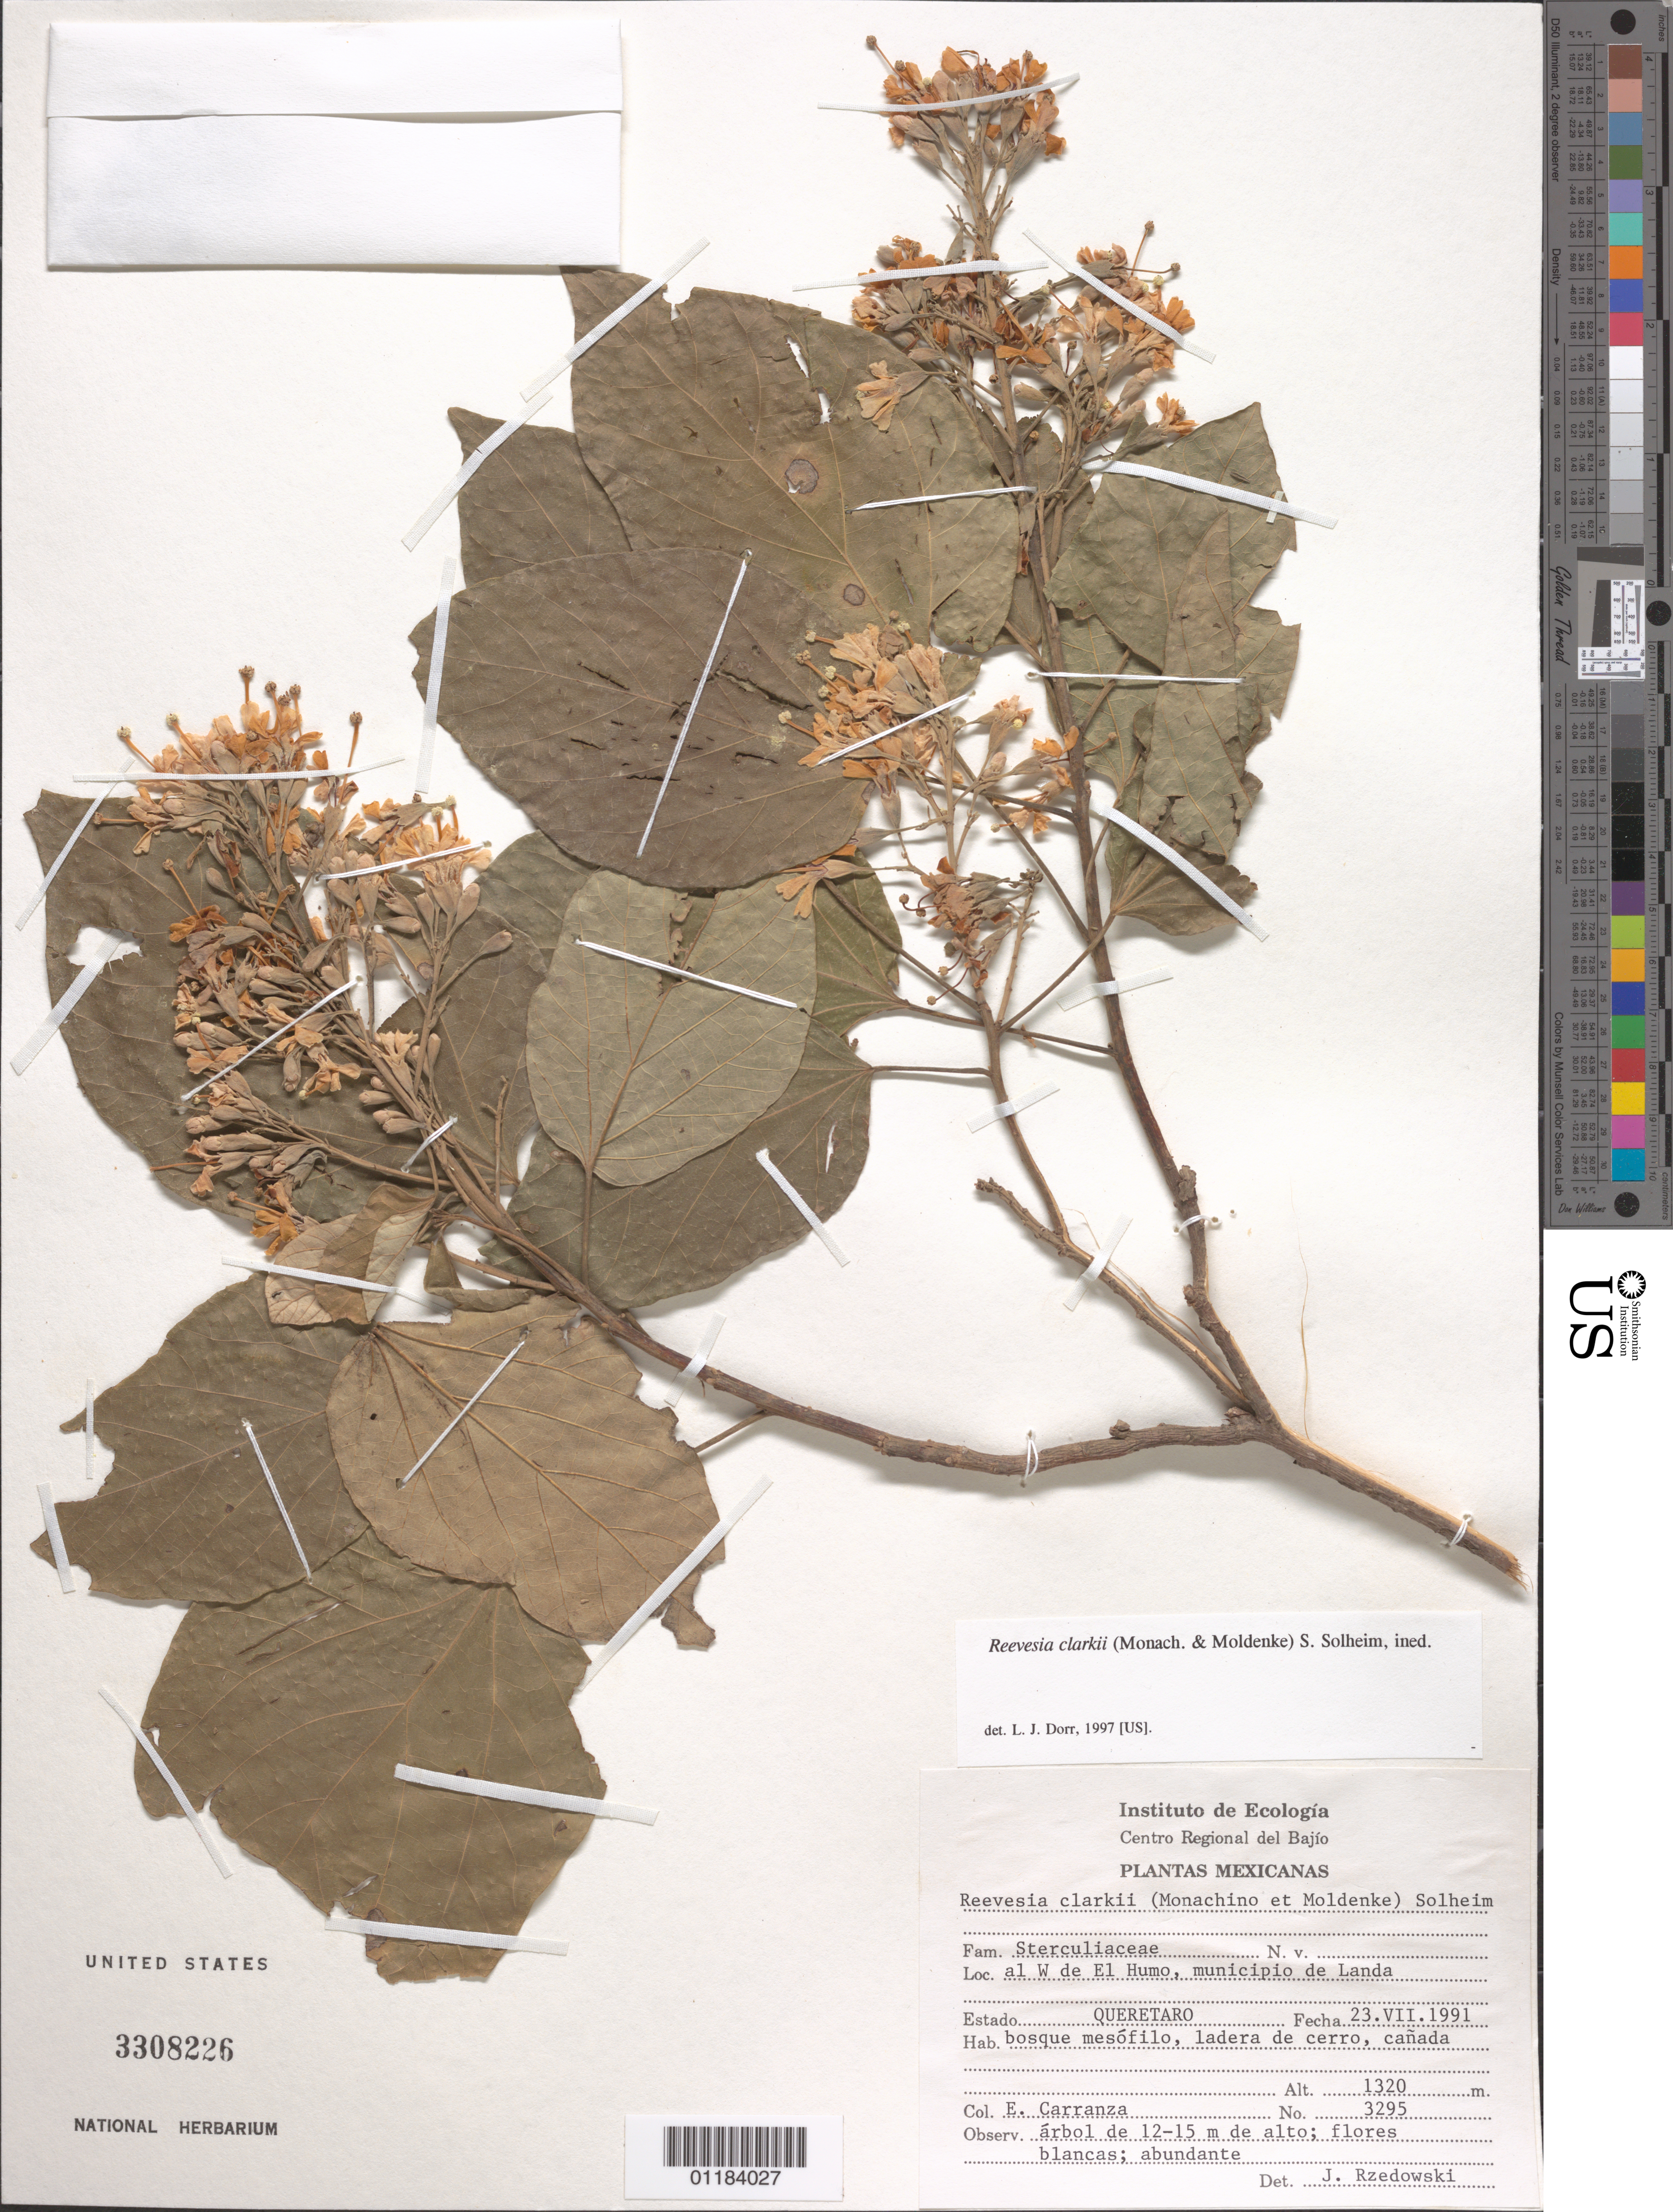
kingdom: Plantae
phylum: Tracheophyta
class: Magnoliopsida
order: Malvales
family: Malvaceae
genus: Reevesia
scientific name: Reevesia clarkii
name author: (Monach. & Moldenke) S. Solheim ex Machuca-Machuca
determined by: Dorr, L. J., (BOT), Smithsonian Institution - National Museum of Natural History (UNITED STATES)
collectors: E. Carranza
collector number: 3295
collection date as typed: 23.VII.1991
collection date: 1991-07-23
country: Mexico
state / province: Querétaro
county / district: Landa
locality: al W de El Humo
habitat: bosque mesofilo, ladera de cerro, canada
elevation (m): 1320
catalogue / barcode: US 3308226